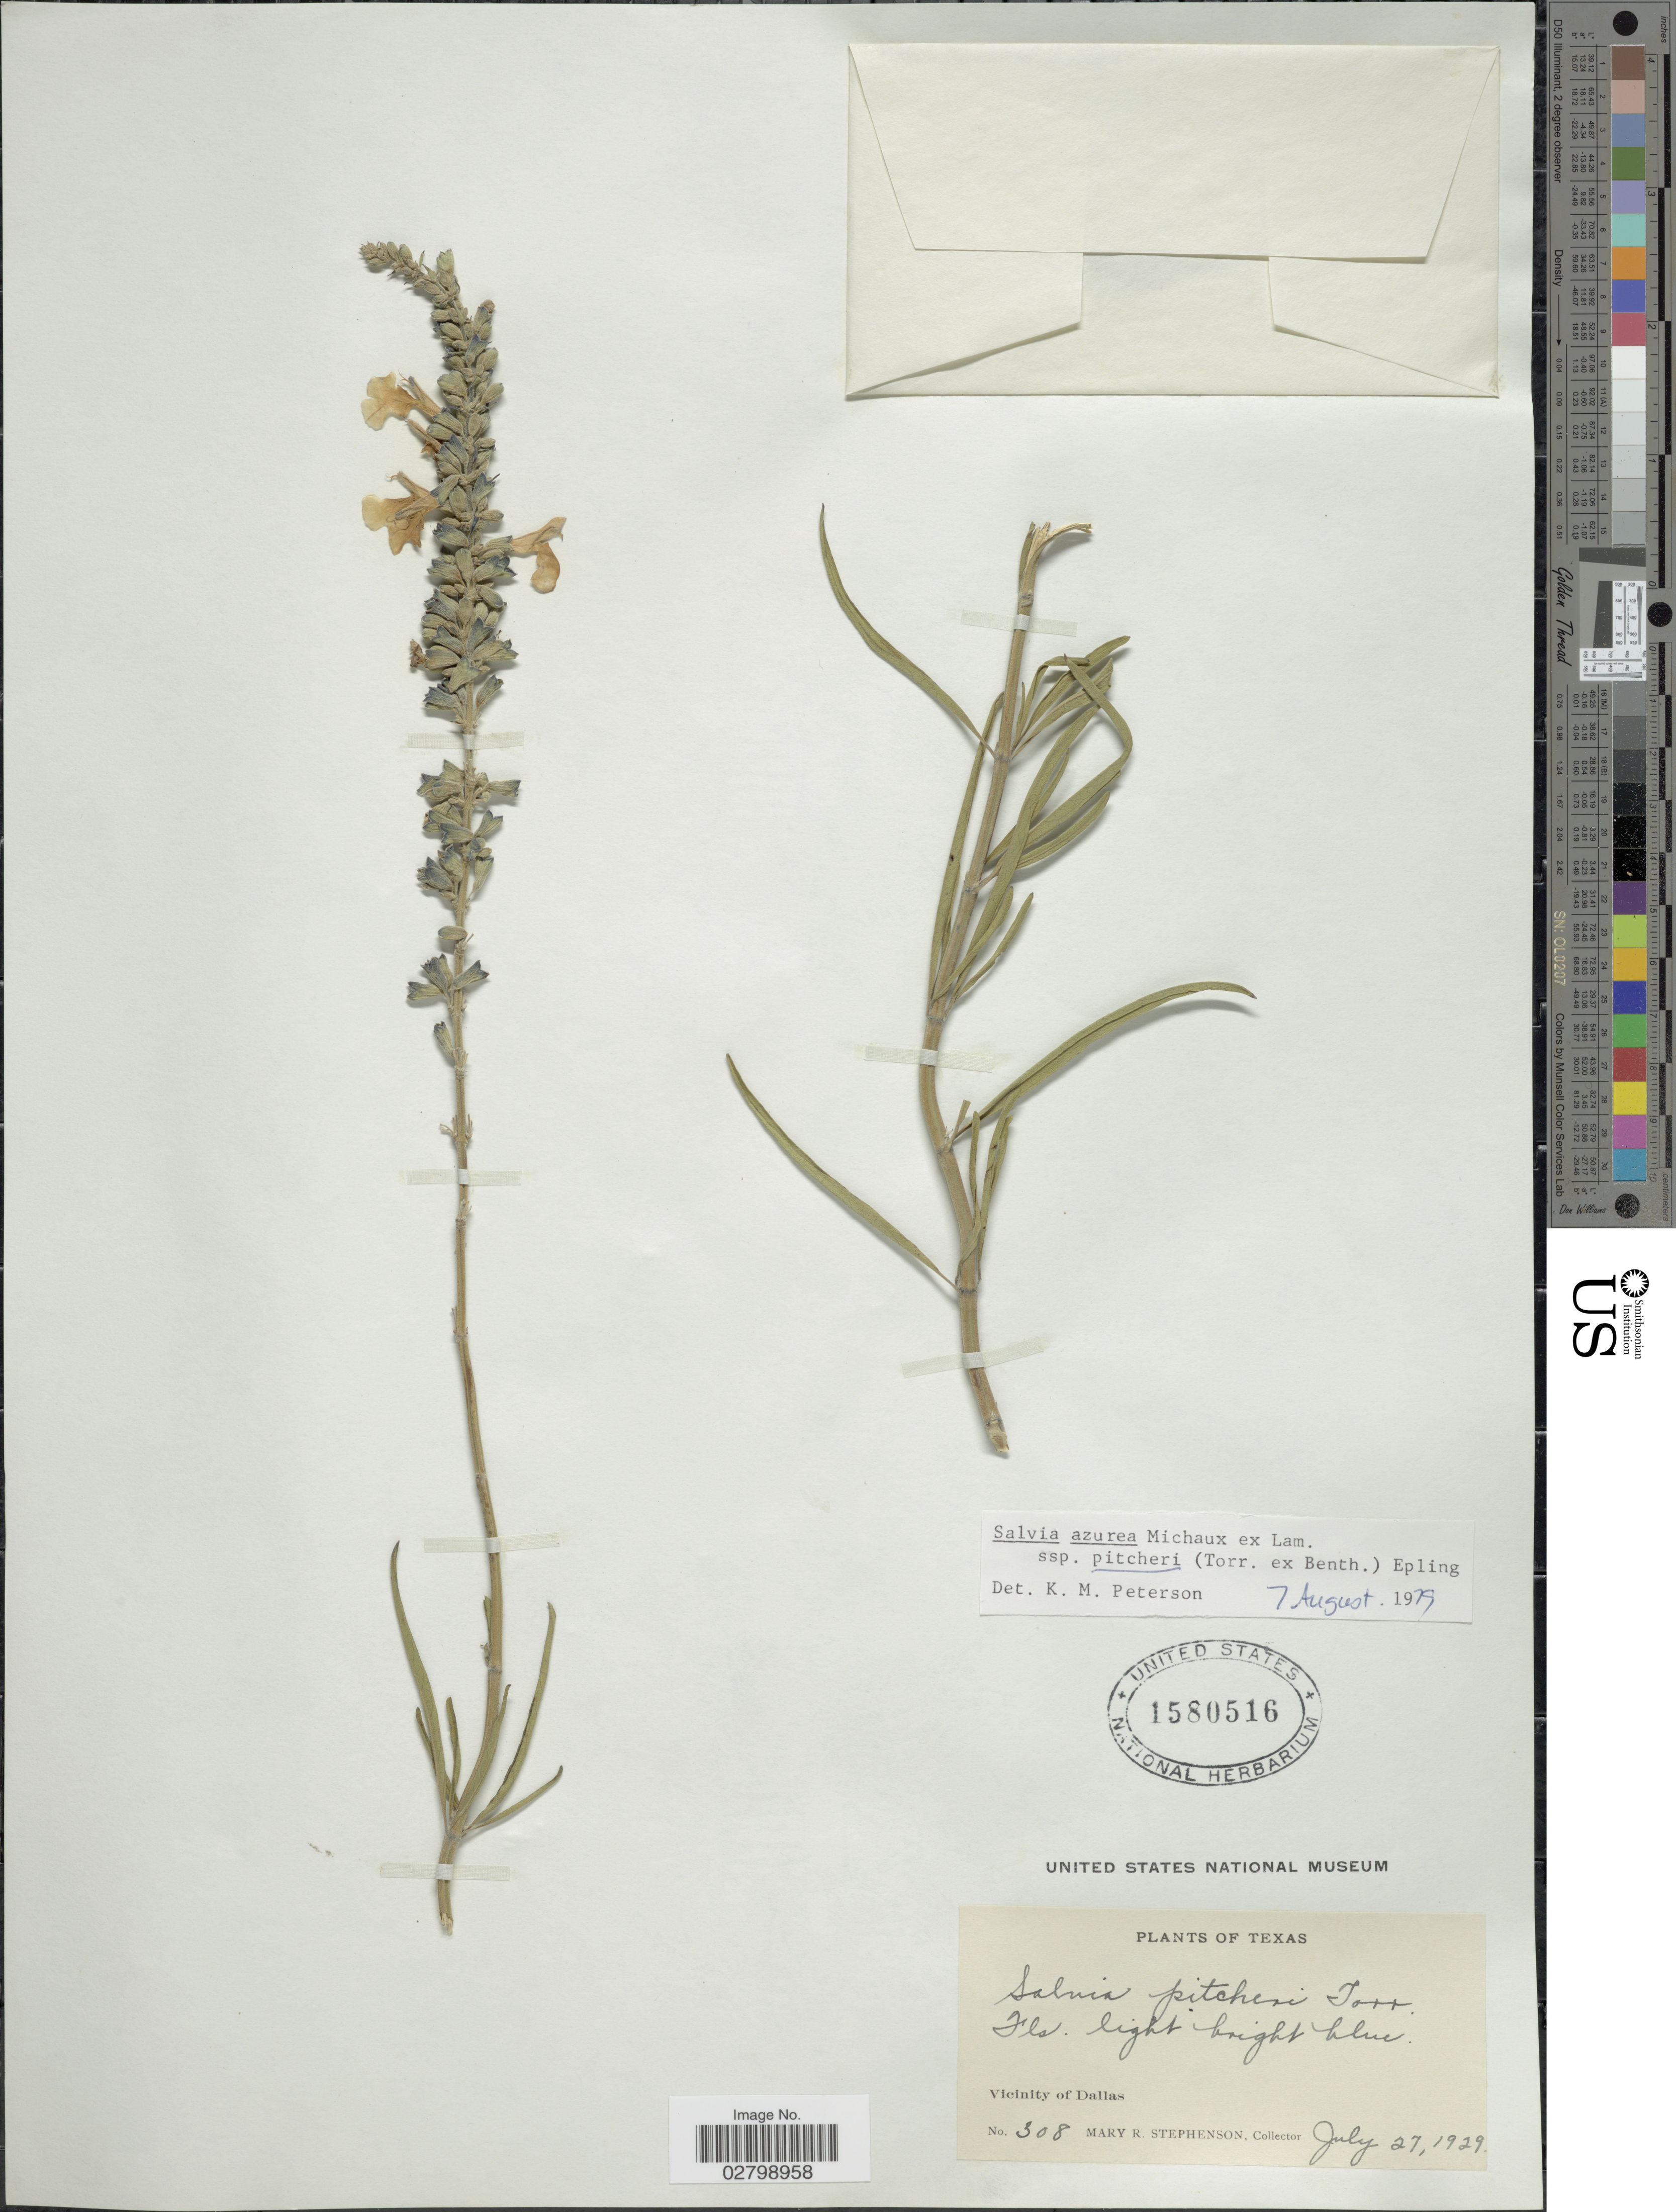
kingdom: Plantae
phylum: Tracheophyta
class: Magnoliopsida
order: Lamiales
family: Lamiaceae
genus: Salvia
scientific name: Salvia azurea subsp. pitcheri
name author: Michx. ex Lam.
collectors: M. Stephenson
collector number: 308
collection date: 1929-07-27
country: United States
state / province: Texas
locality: Vicinity of Dallas.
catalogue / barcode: US 1580516